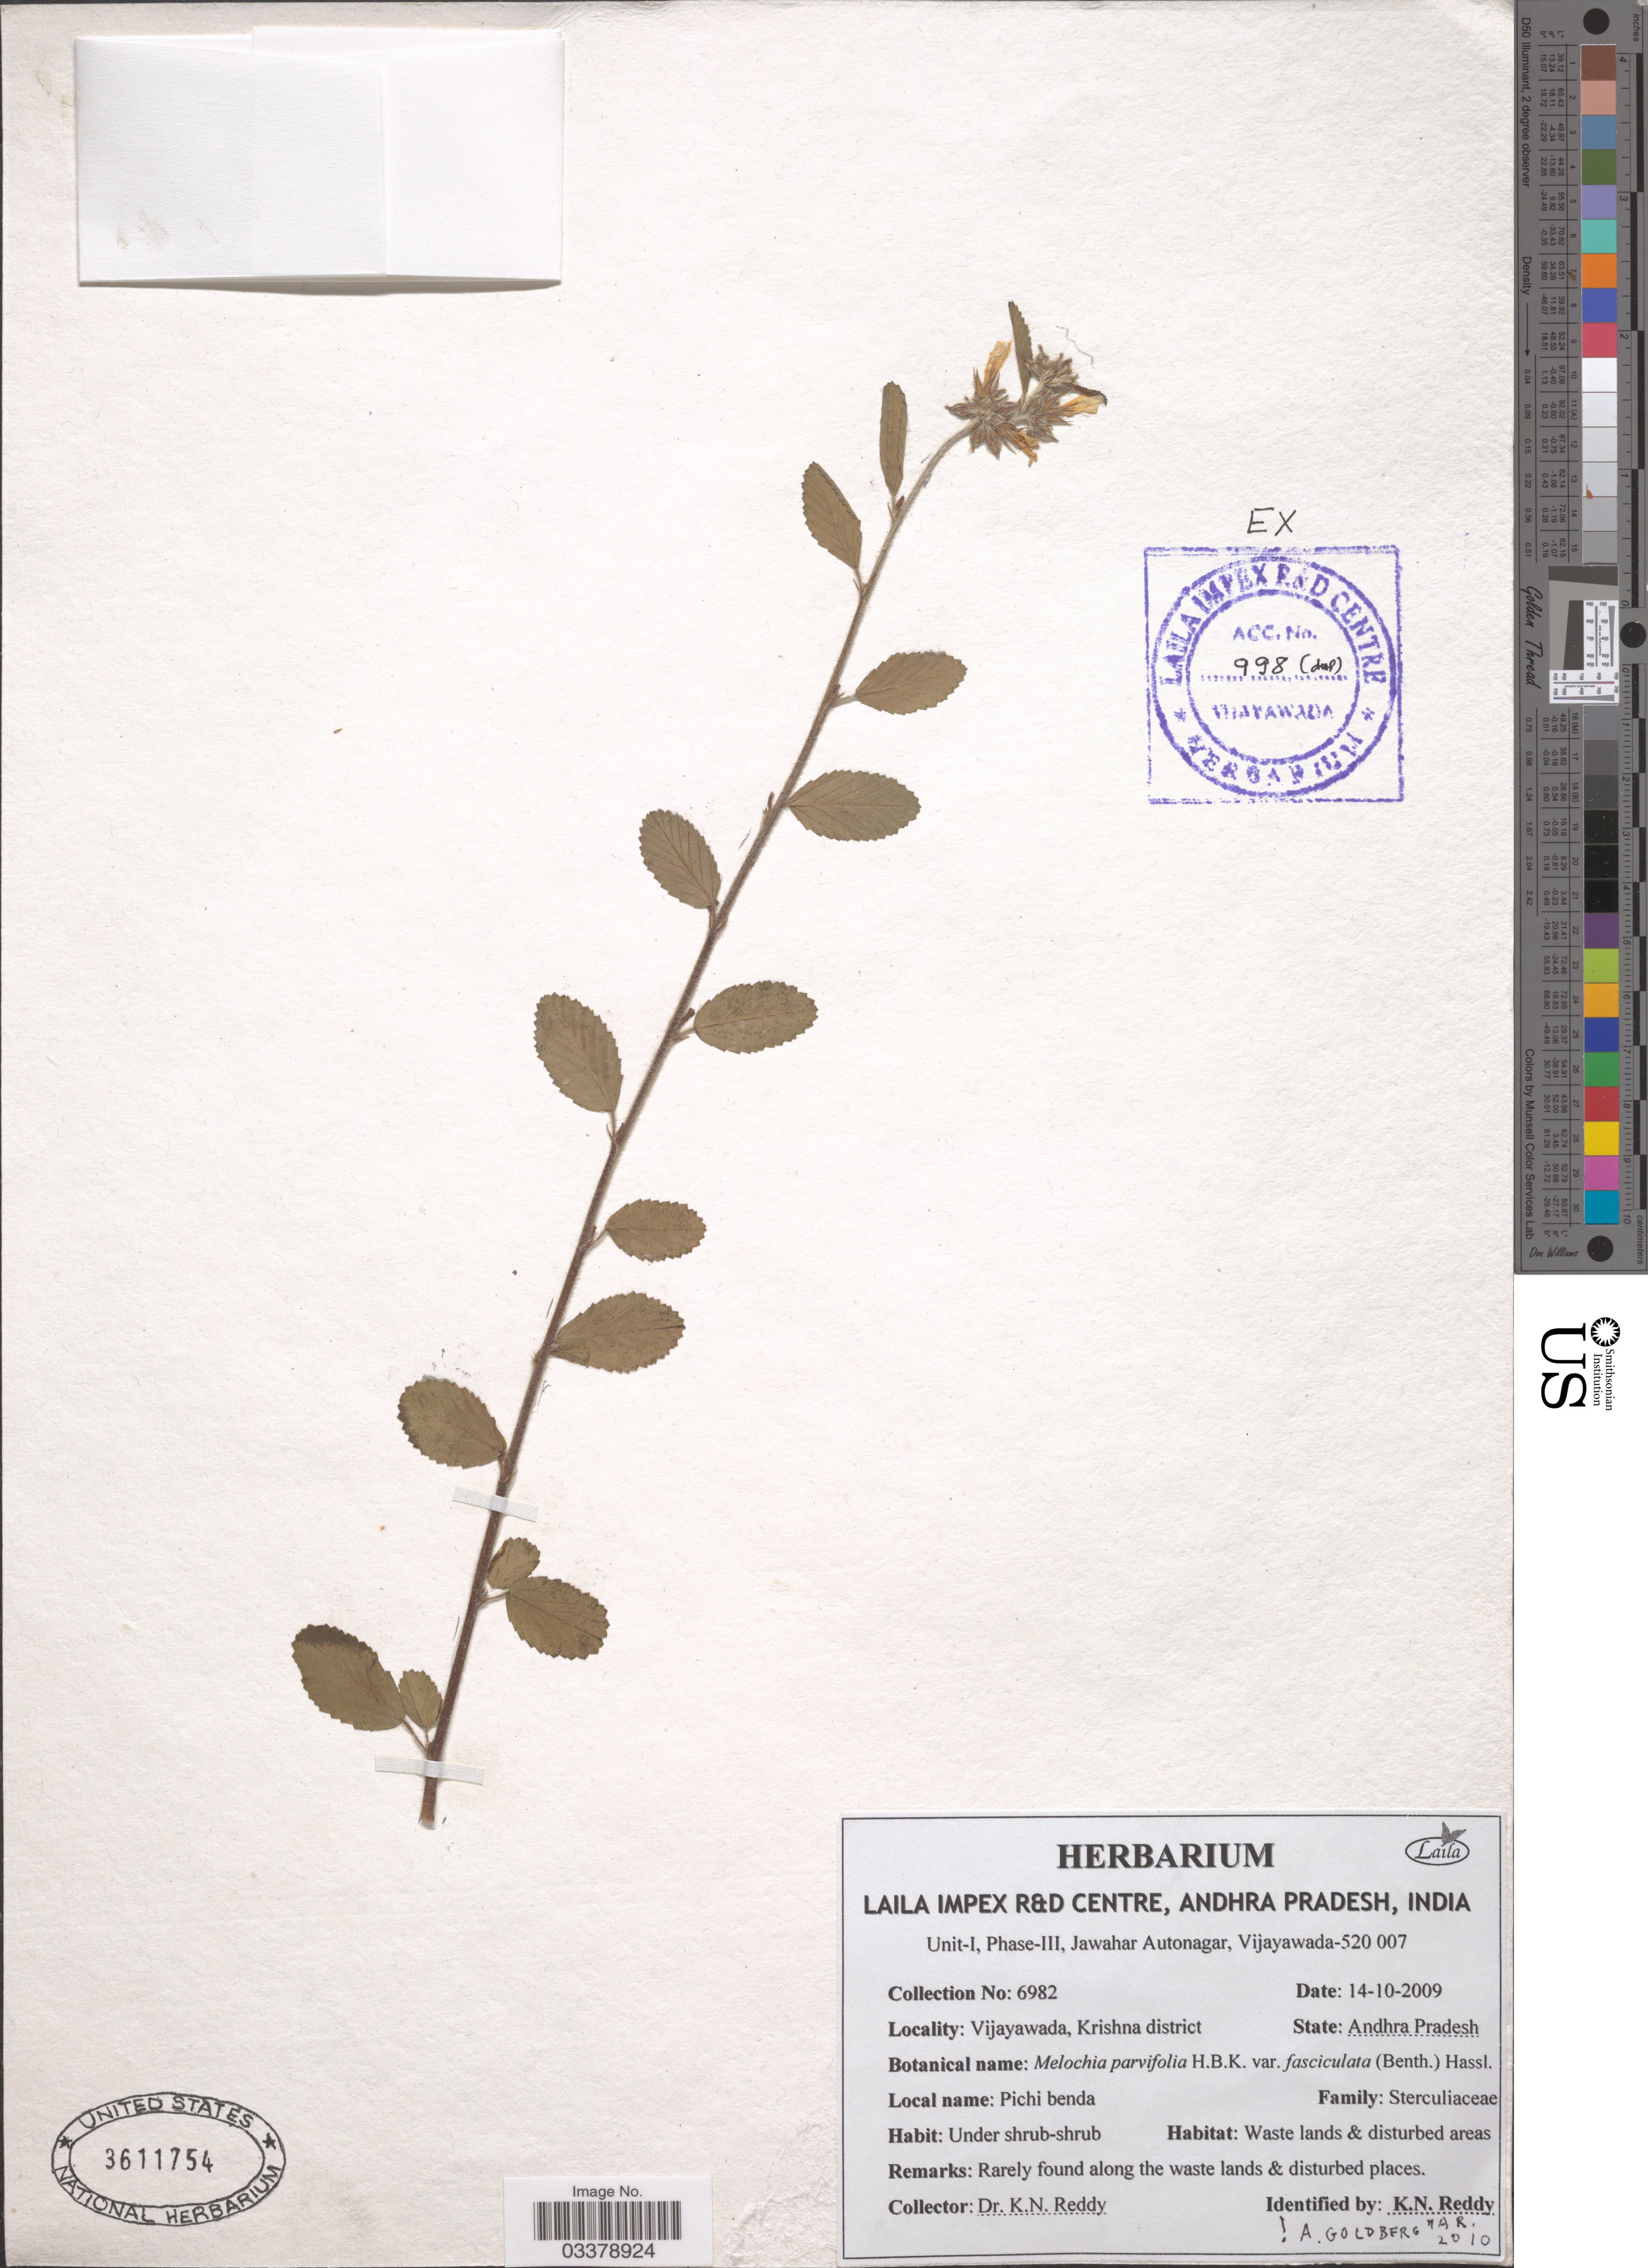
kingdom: Plantae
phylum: Tracheophyta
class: Magnoliopsida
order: Malvales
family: Malvaceae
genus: Melochia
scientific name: Melochia parvifolia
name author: Kunth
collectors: K. Reddy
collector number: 6982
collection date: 2009-10-14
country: India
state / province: Andhra Pradesh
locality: Vijayawada, Krishna district.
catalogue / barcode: US 3611754